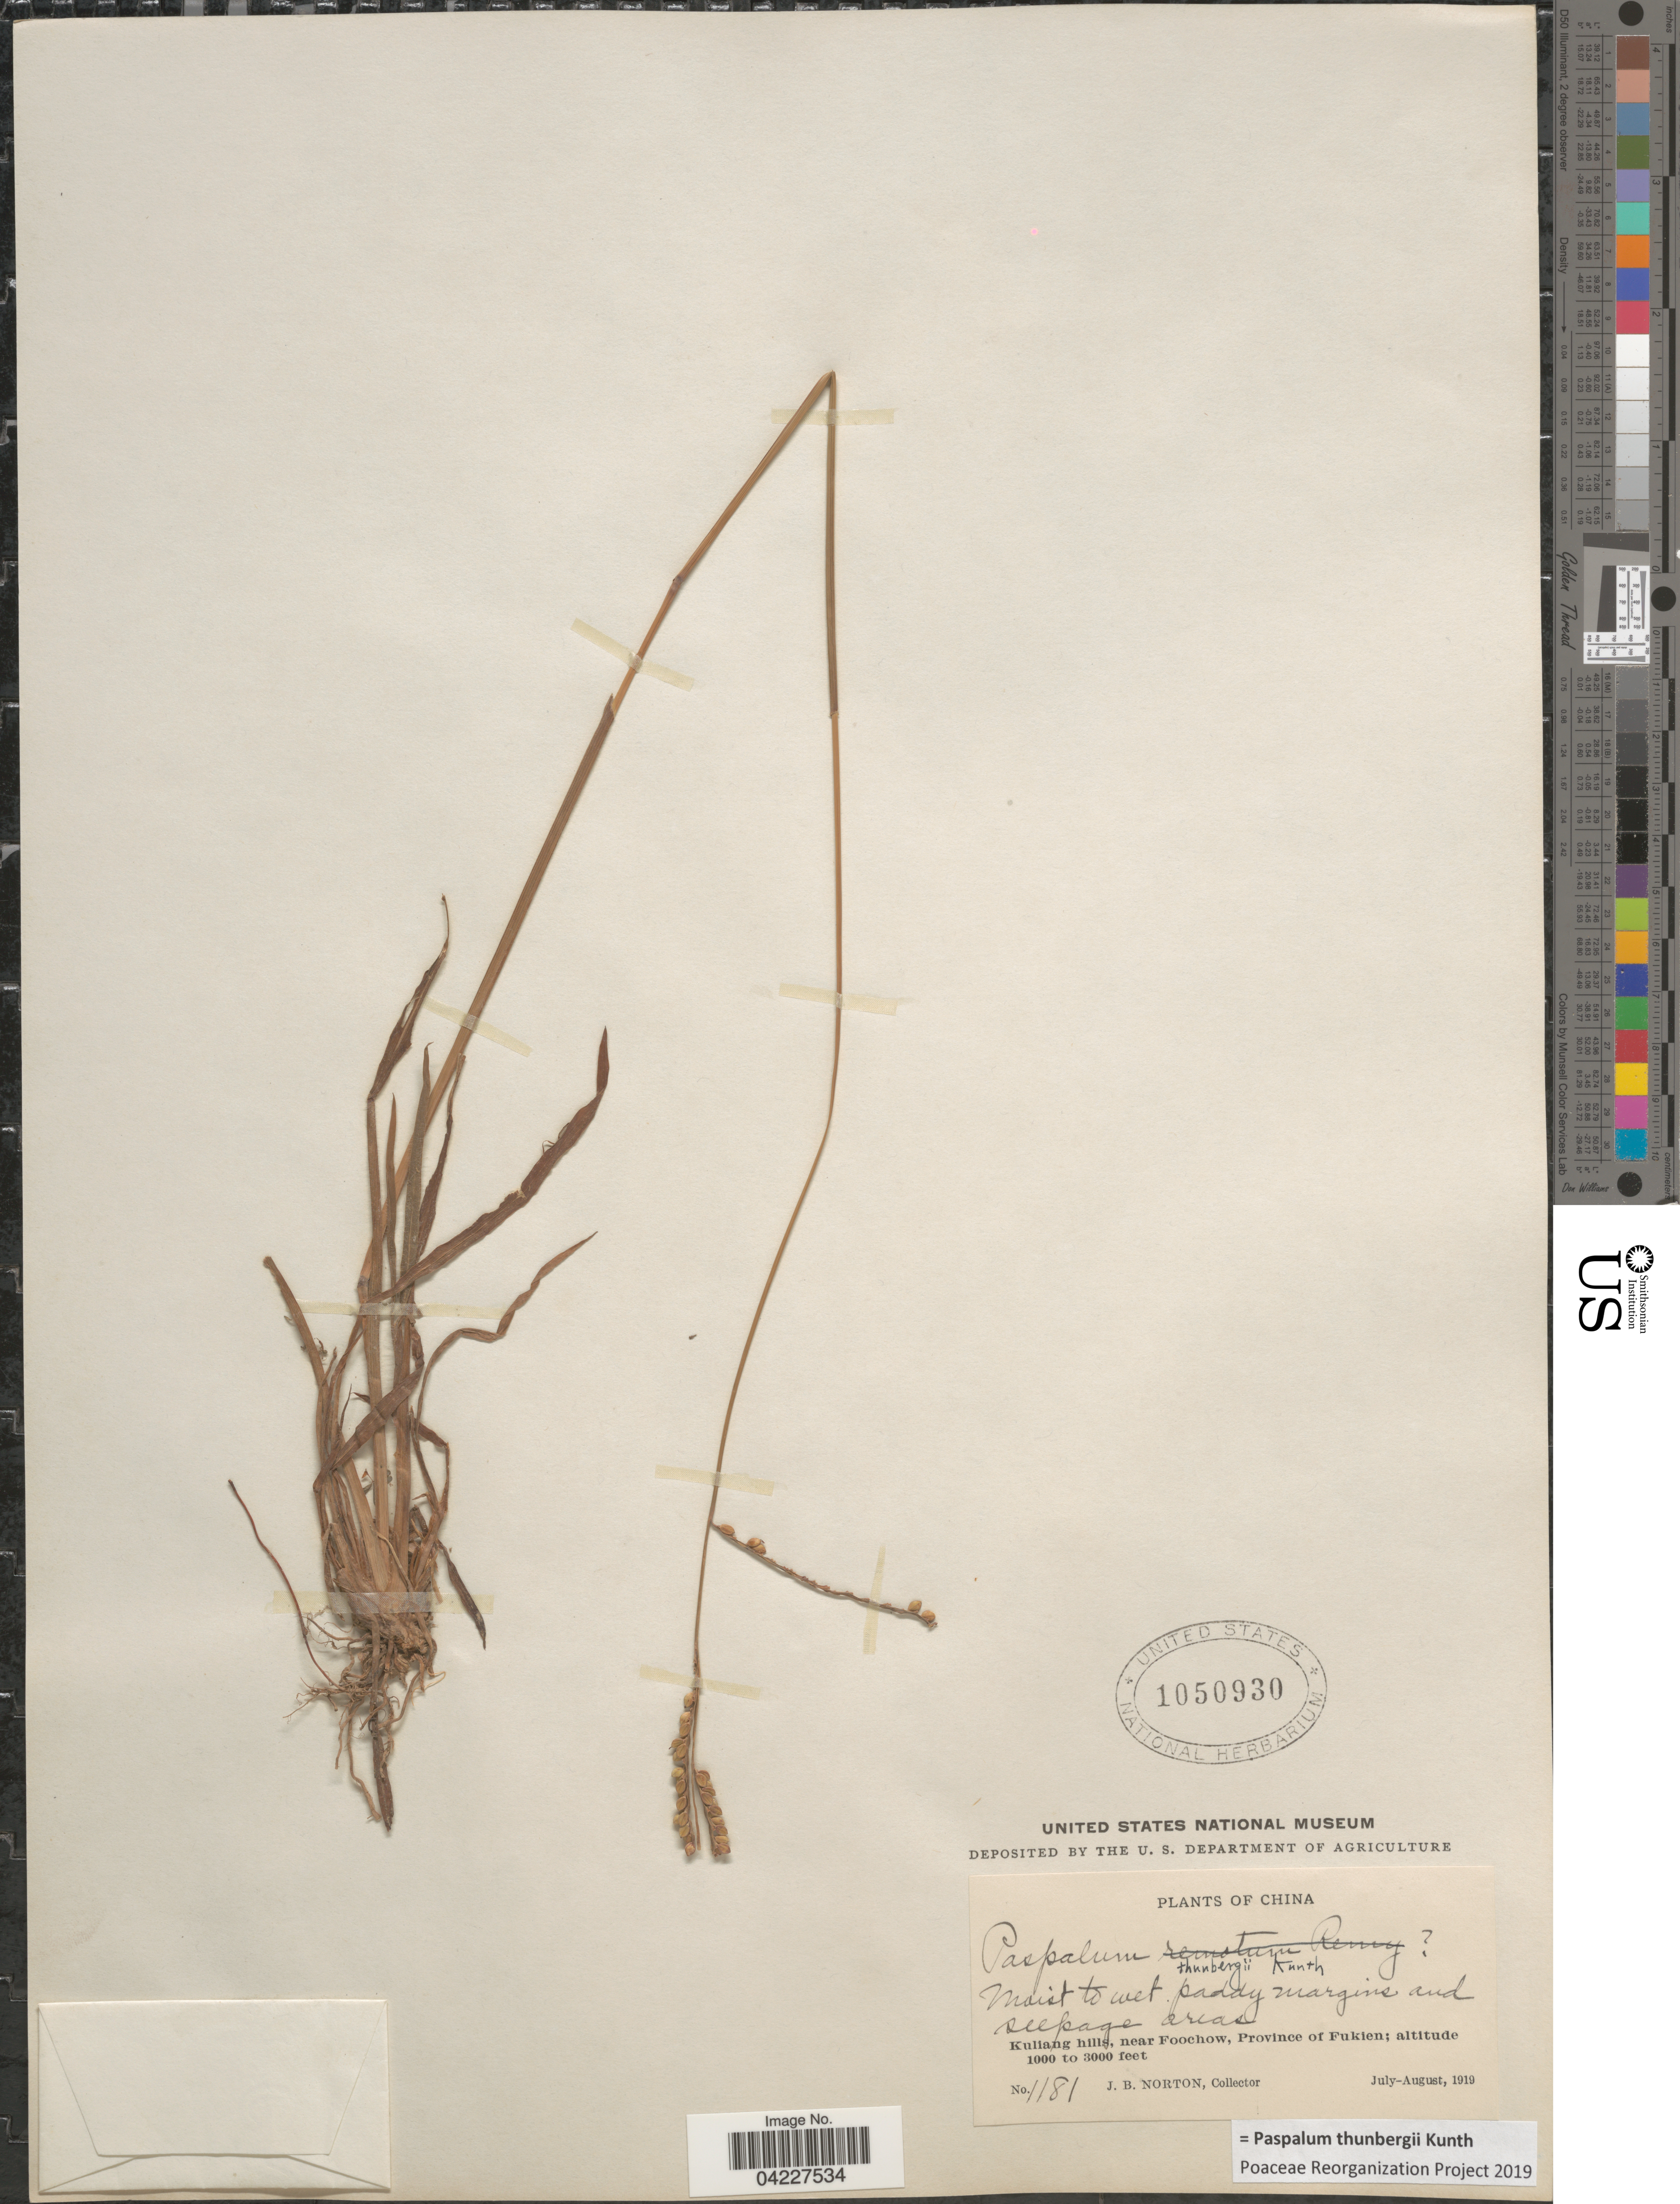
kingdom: Plantae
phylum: Tracheophyta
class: Liliopsida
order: Poales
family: Poaceae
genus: Paspalum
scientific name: Paspalum thunbergii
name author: Kunth ex Steud.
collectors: J. B. Norton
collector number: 1181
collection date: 1919-07/1919-08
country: China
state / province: Fujian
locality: Kuliang hills, near Foochow, Province of Fukien.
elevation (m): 305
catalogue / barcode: US 1050930